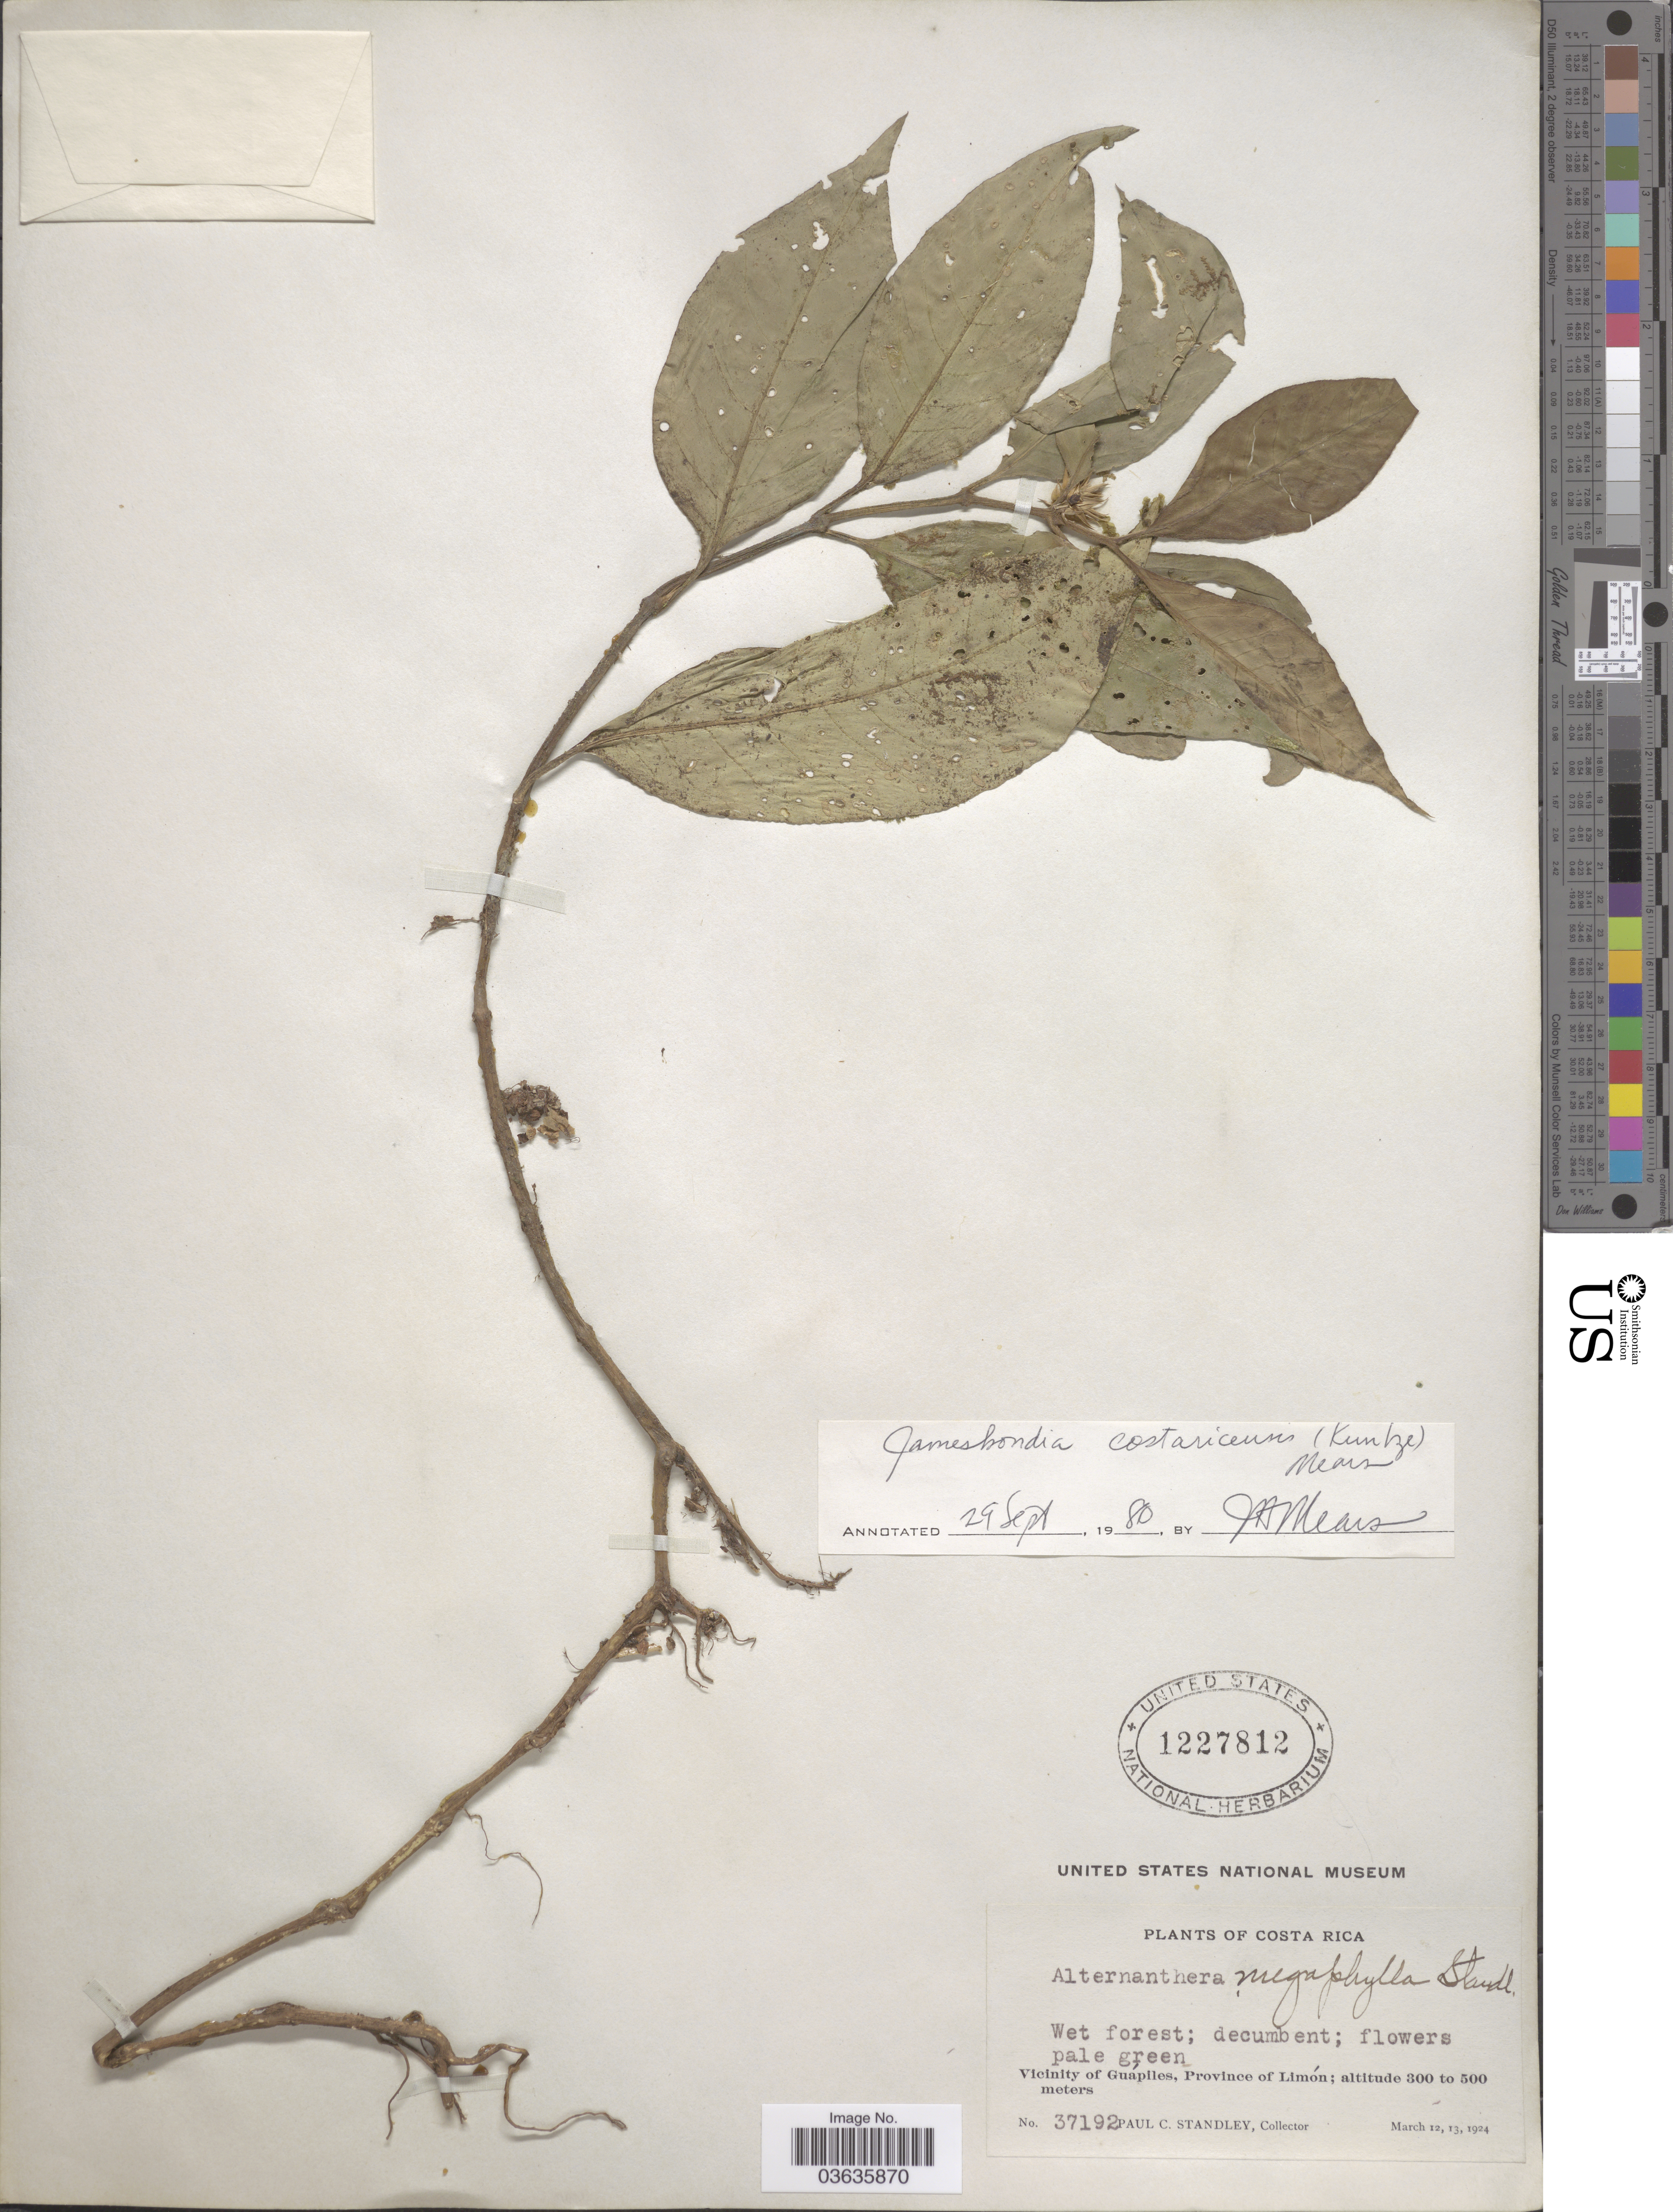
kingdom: Plantae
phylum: Tracheophyta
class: Magnoliopsida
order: Caryophyllales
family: Amaranthaceae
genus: Alternanthera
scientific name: Alternanthera megaphylla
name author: (Standl.) Standl.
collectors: P. C. Standley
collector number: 37192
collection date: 1924-03-12/1924-03-13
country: Costa Rica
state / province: Limón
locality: Vicinity of Guápiles.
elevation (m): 300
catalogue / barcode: US 1227812